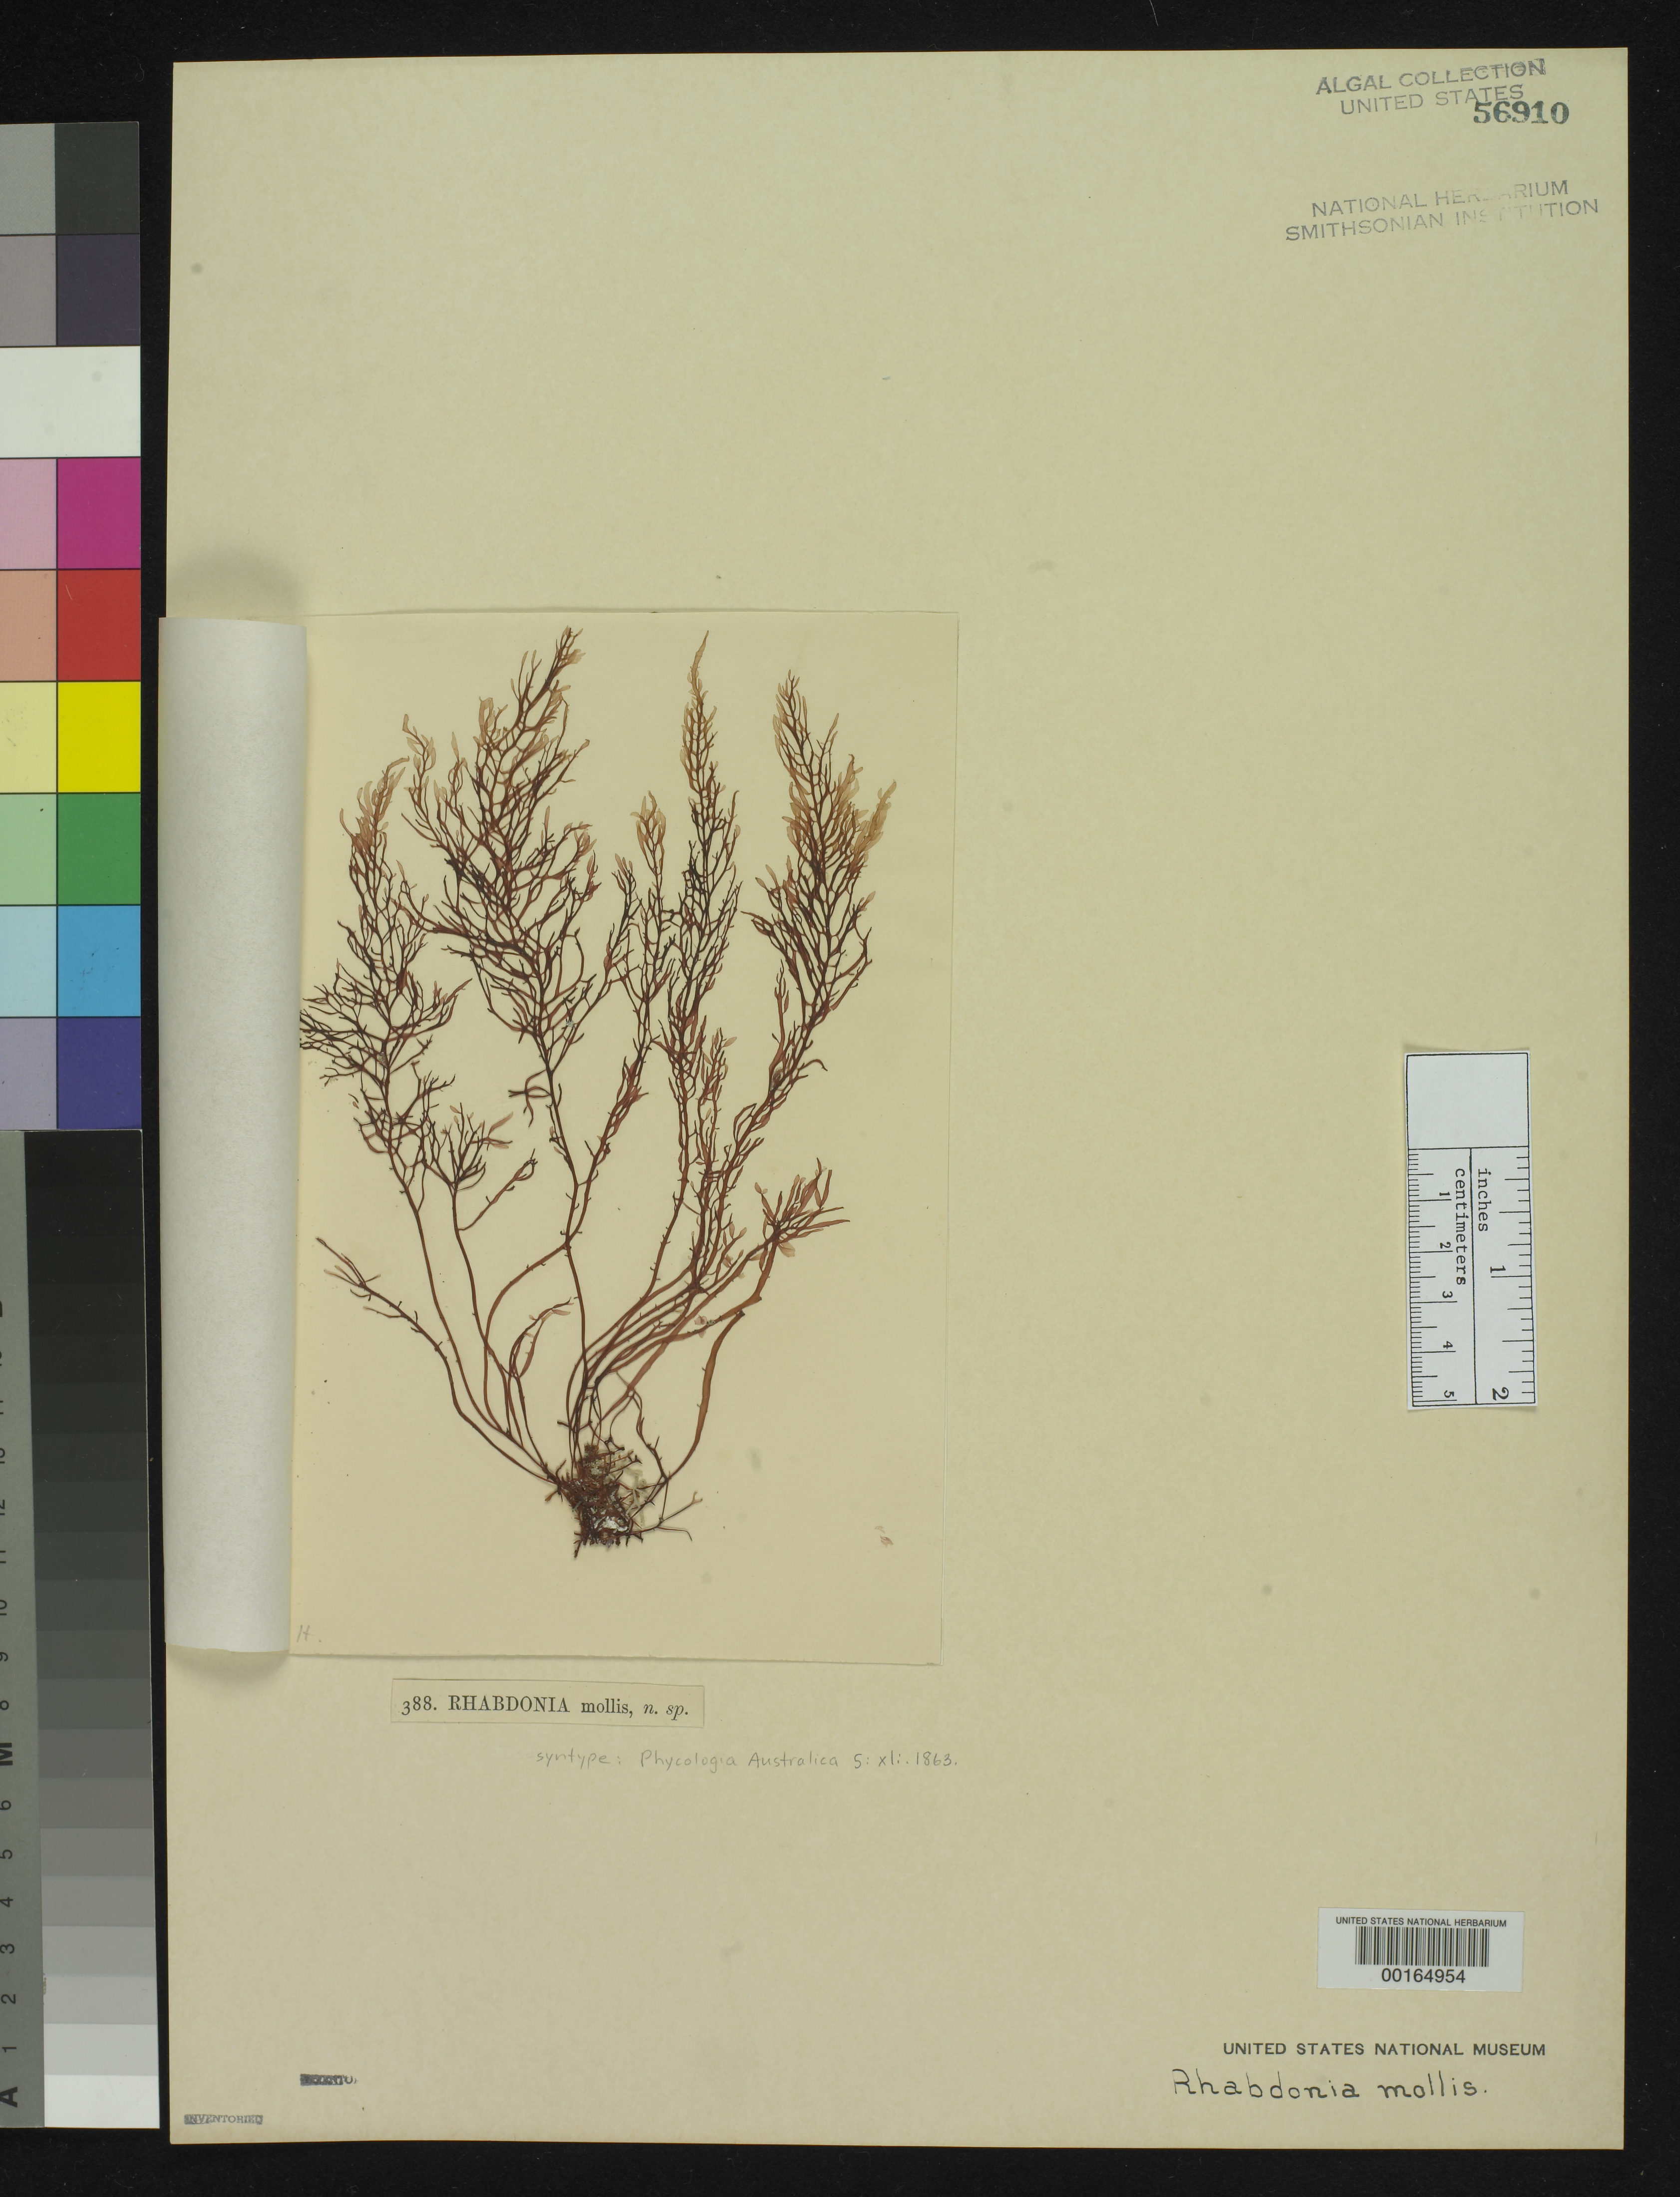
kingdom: Plantae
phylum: Rhodophyta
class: Florideophyceae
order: Gigartinales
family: Areschougiaceae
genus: Rhabdonia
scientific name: Rhabdonia mollis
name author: Harv.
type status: Syntype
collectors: W. Harvey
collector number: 388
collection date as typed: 1854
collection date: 1854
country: Australia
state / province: Victoria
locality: Western Port or Port Phillip.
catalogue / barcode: US 56910